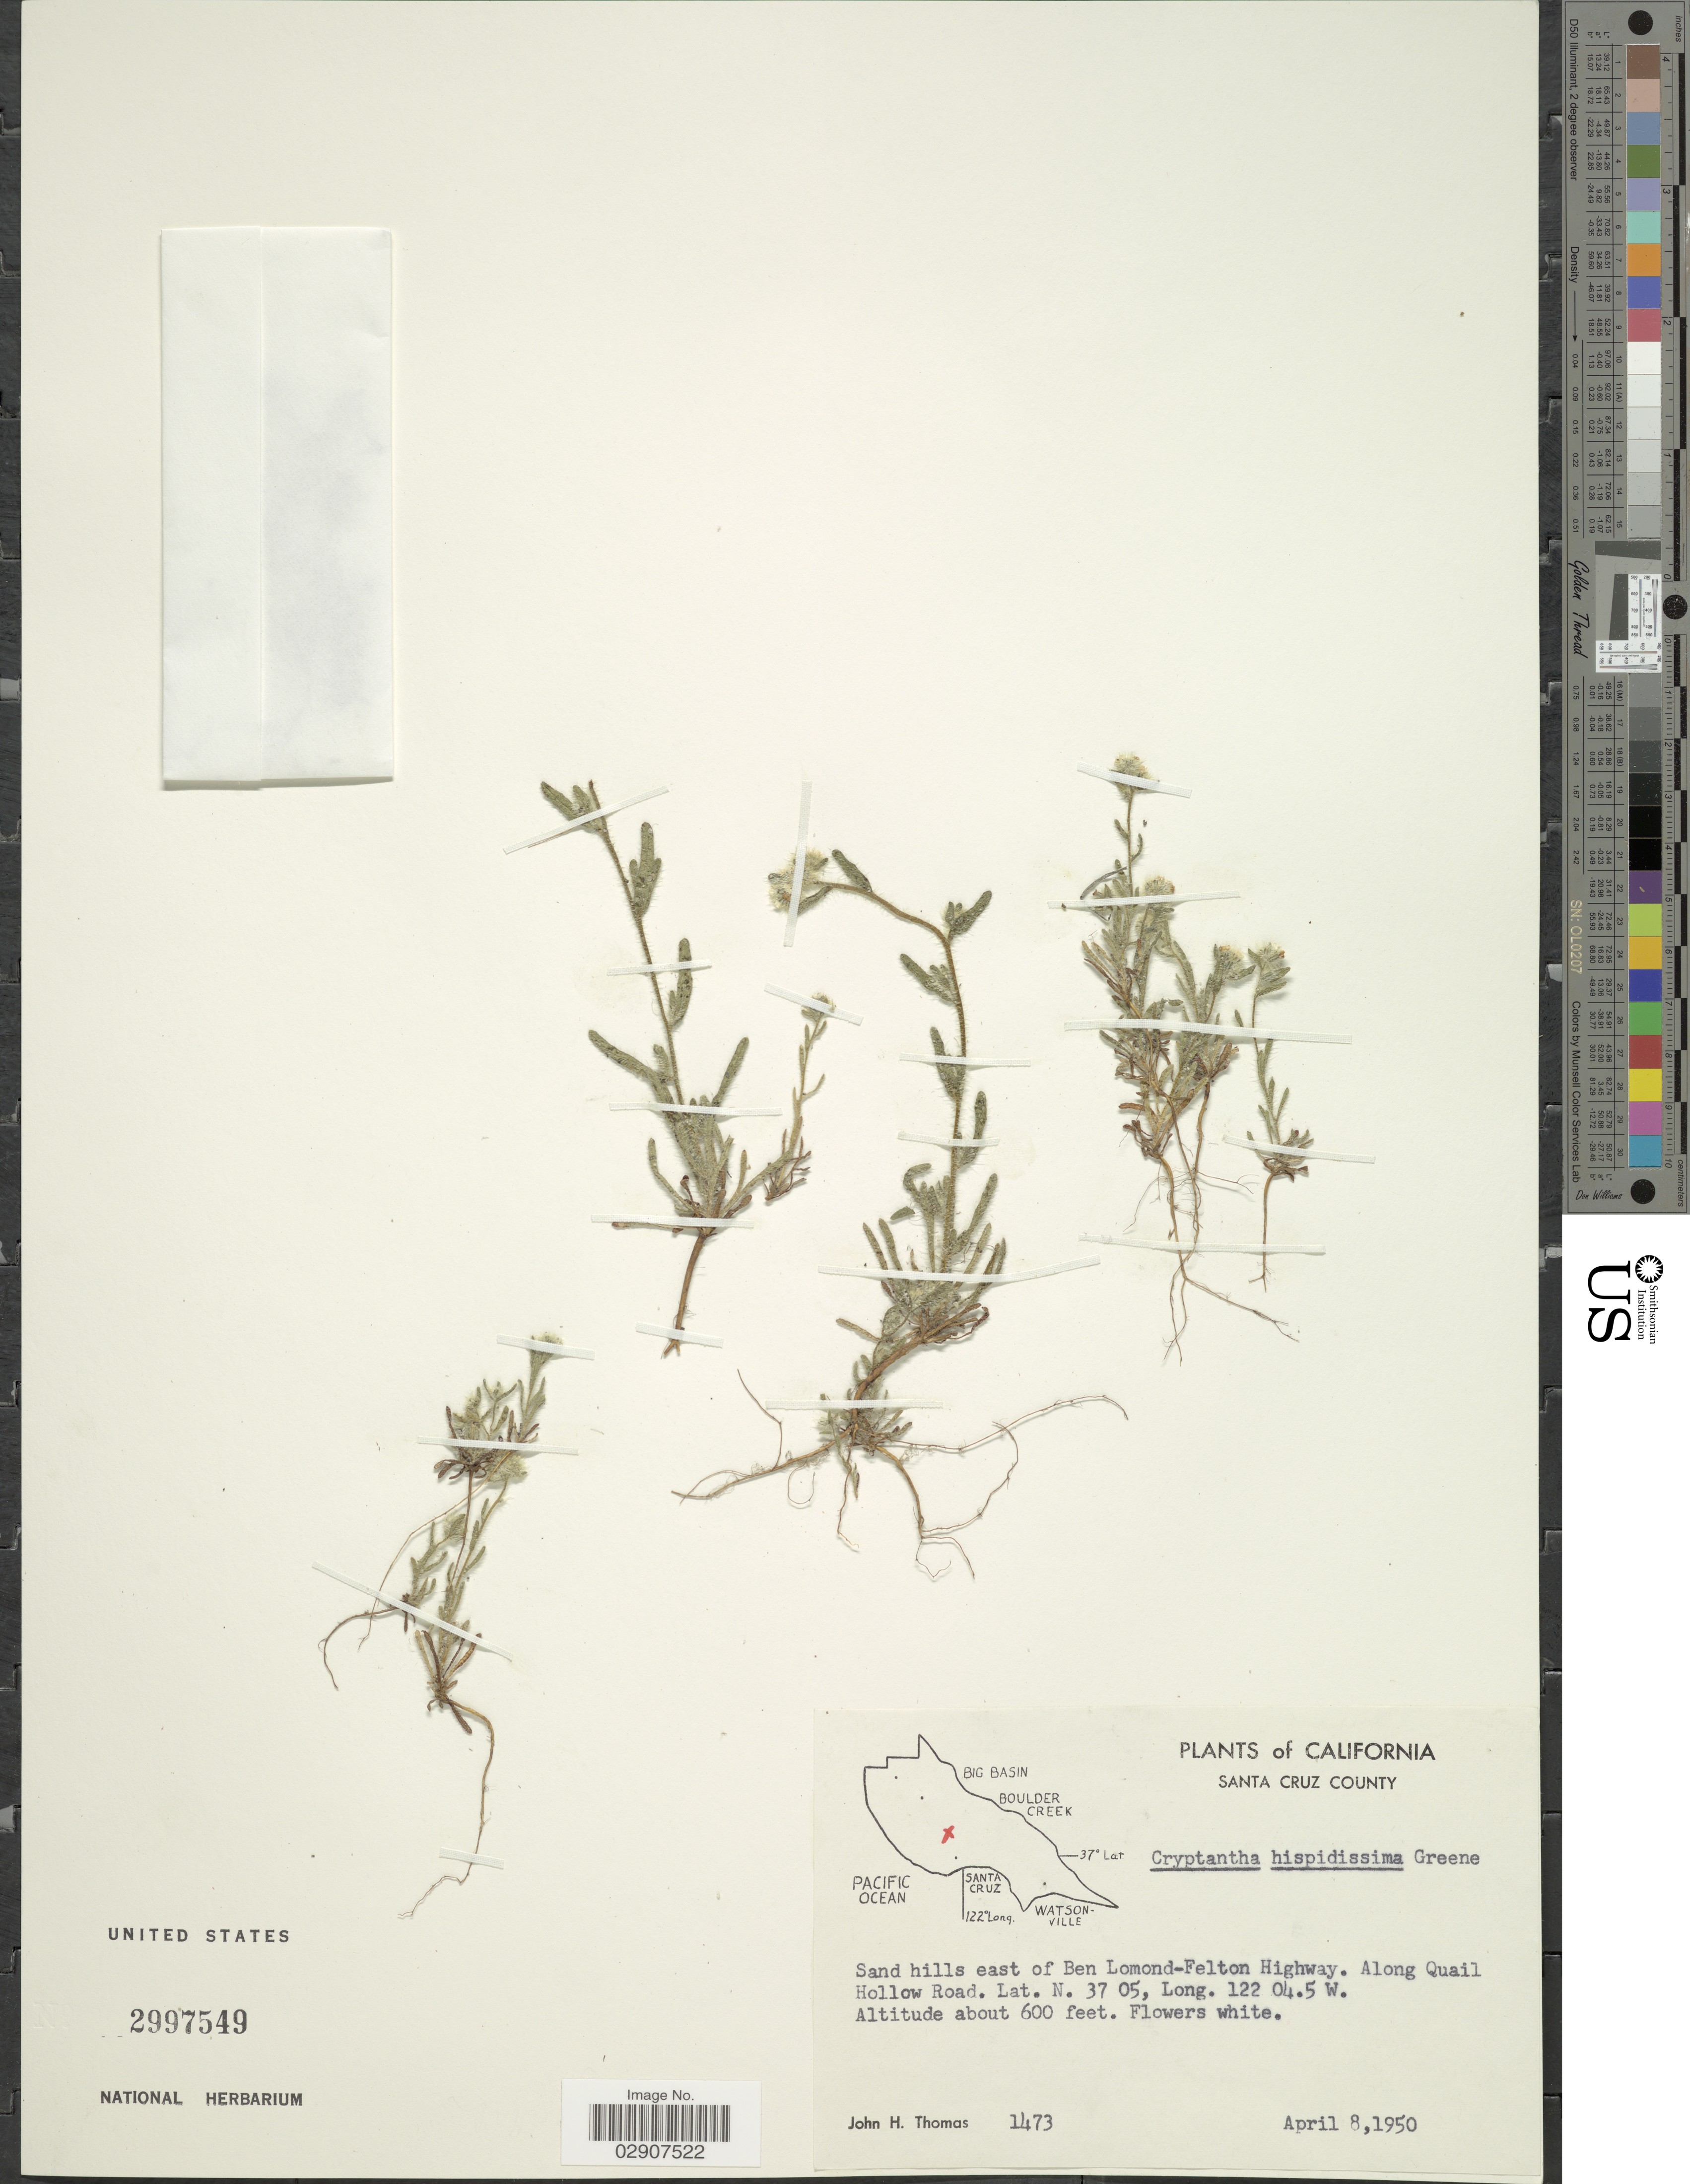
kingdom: Plantae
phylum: Tracheophyta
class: Magnoliopsida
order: Boraginales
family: Boraginaceae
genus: Cryptantha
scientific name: Cryptantha hispidissima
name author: Greene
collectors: J. H. Thomas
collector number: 1473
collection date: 1950-04-08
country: United States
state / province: California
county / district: Santa Cruz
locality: Santa Cruz County, Sand hills east of Ben Lomond-Felton Highway, Along Quail Hollow Road.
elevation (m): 183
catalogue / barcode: US 2997549